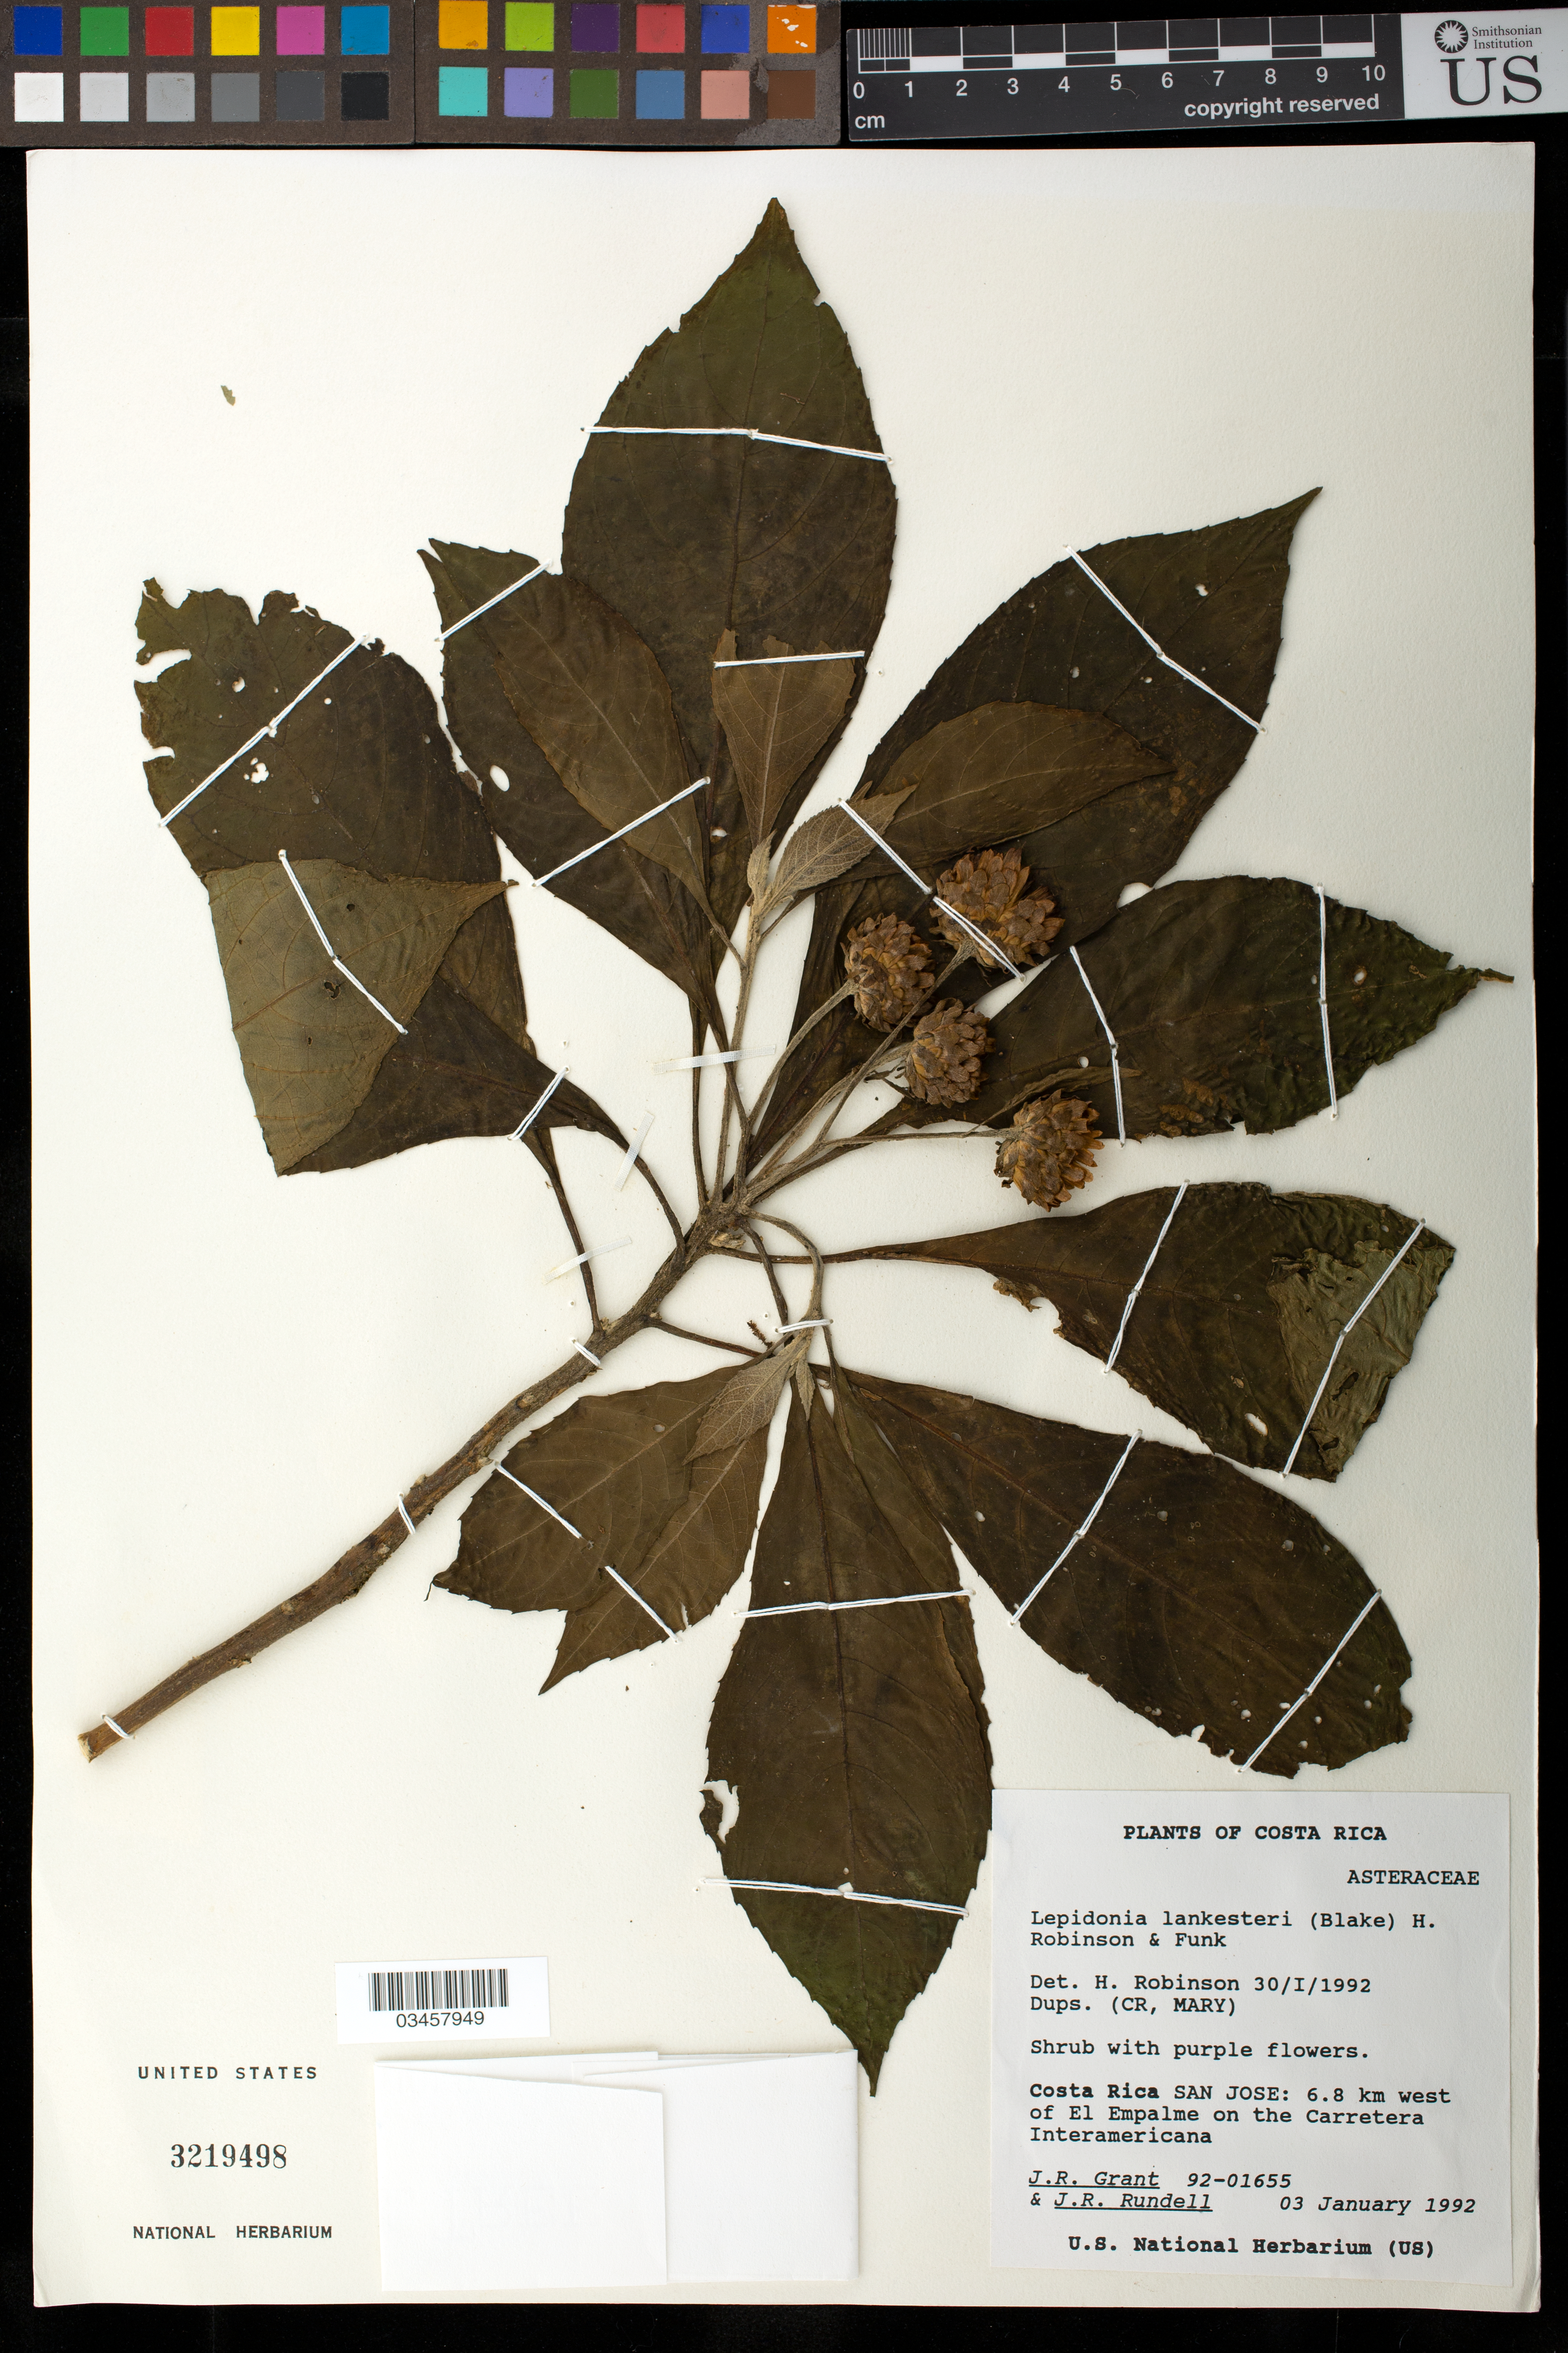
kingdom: Plantae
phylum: Tracheophyta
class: Magnoliopsida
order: Asterales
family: Asteraceae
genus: Lepidonia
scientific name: Lepidonia lankesteri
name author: (S.F. Blake) H. Rob. & Funk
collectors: J. R. Grant & J. R. Rundell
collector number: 92-01655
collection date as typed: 3 Jan 1992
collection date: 1992-01-03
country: Costa Rica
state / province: San José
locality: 6.8 km west of El Empalme on the Carretera Interamericana.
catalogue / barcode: US 3219498